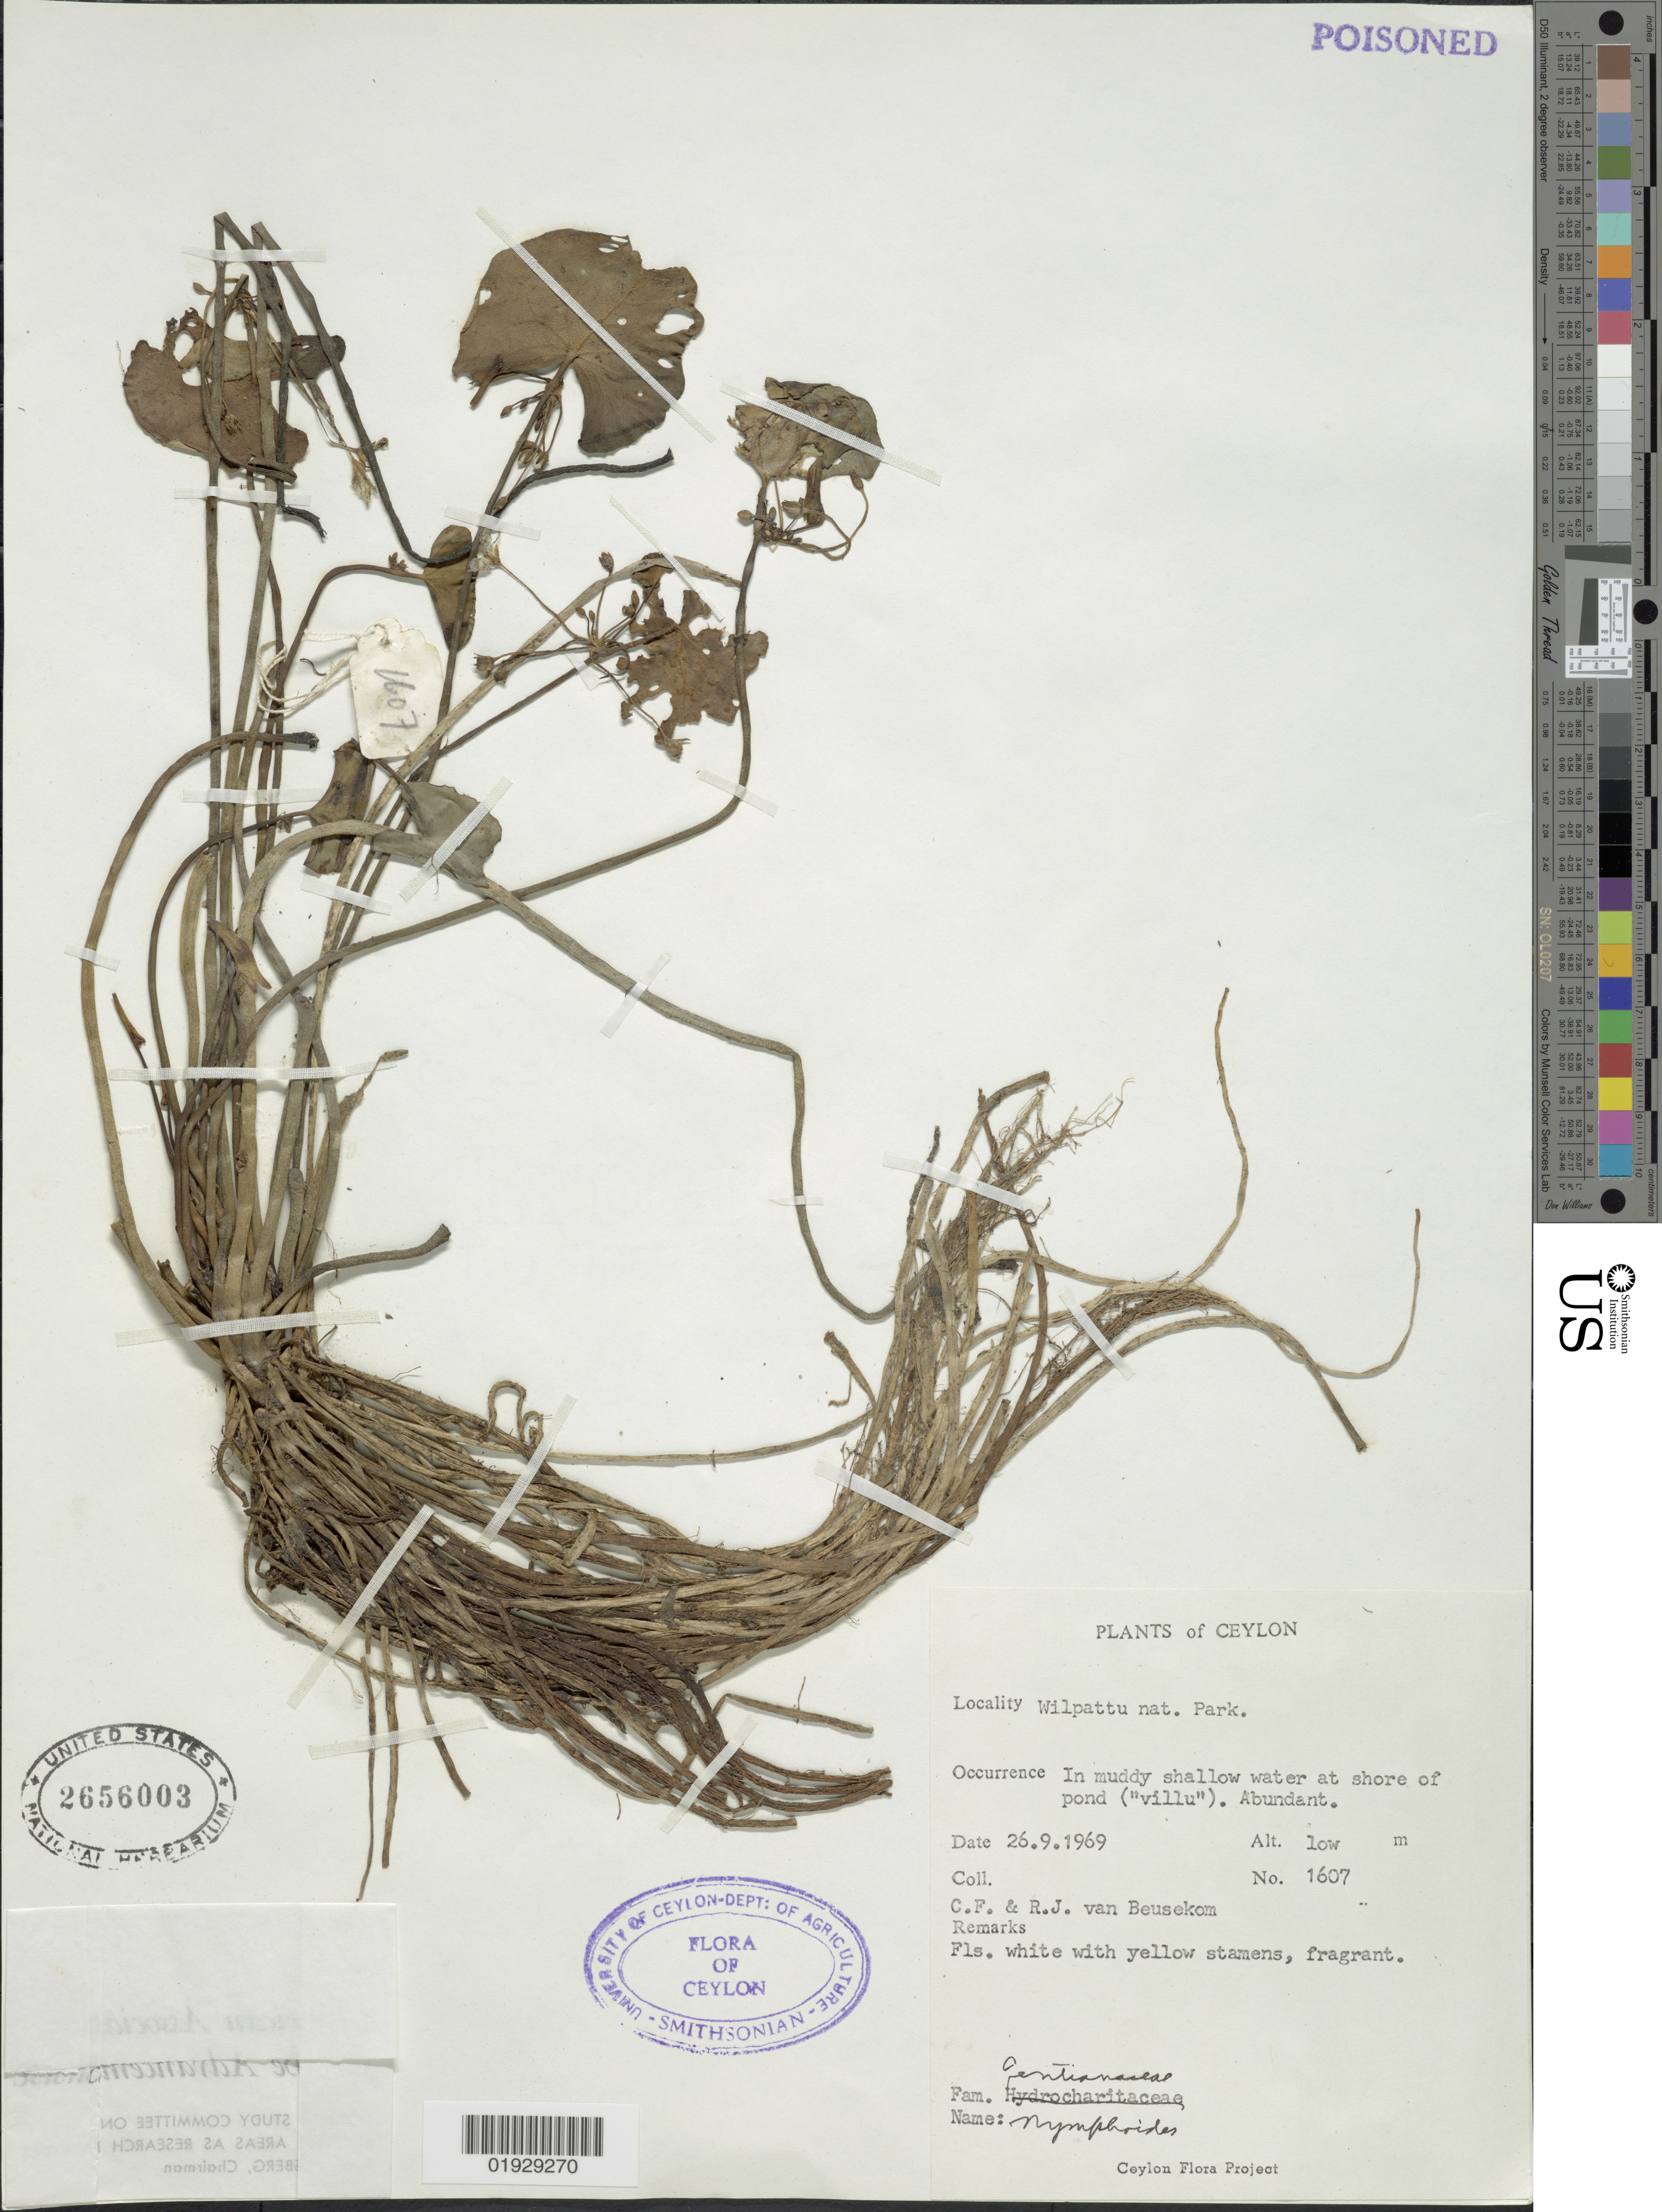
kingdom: Plantae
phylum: Tracheophyta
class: Magnoliopsida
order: Asterales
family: Menyanthaceae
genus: Nymphoides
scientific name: Nymphoides sp.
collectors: C. F. Beusekom & R. Van Beusekom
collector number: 1607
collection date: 1969-09-26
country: Sri Lanka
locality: Ceylon. Wilpattu nat. Park.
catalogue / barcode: US 2656003